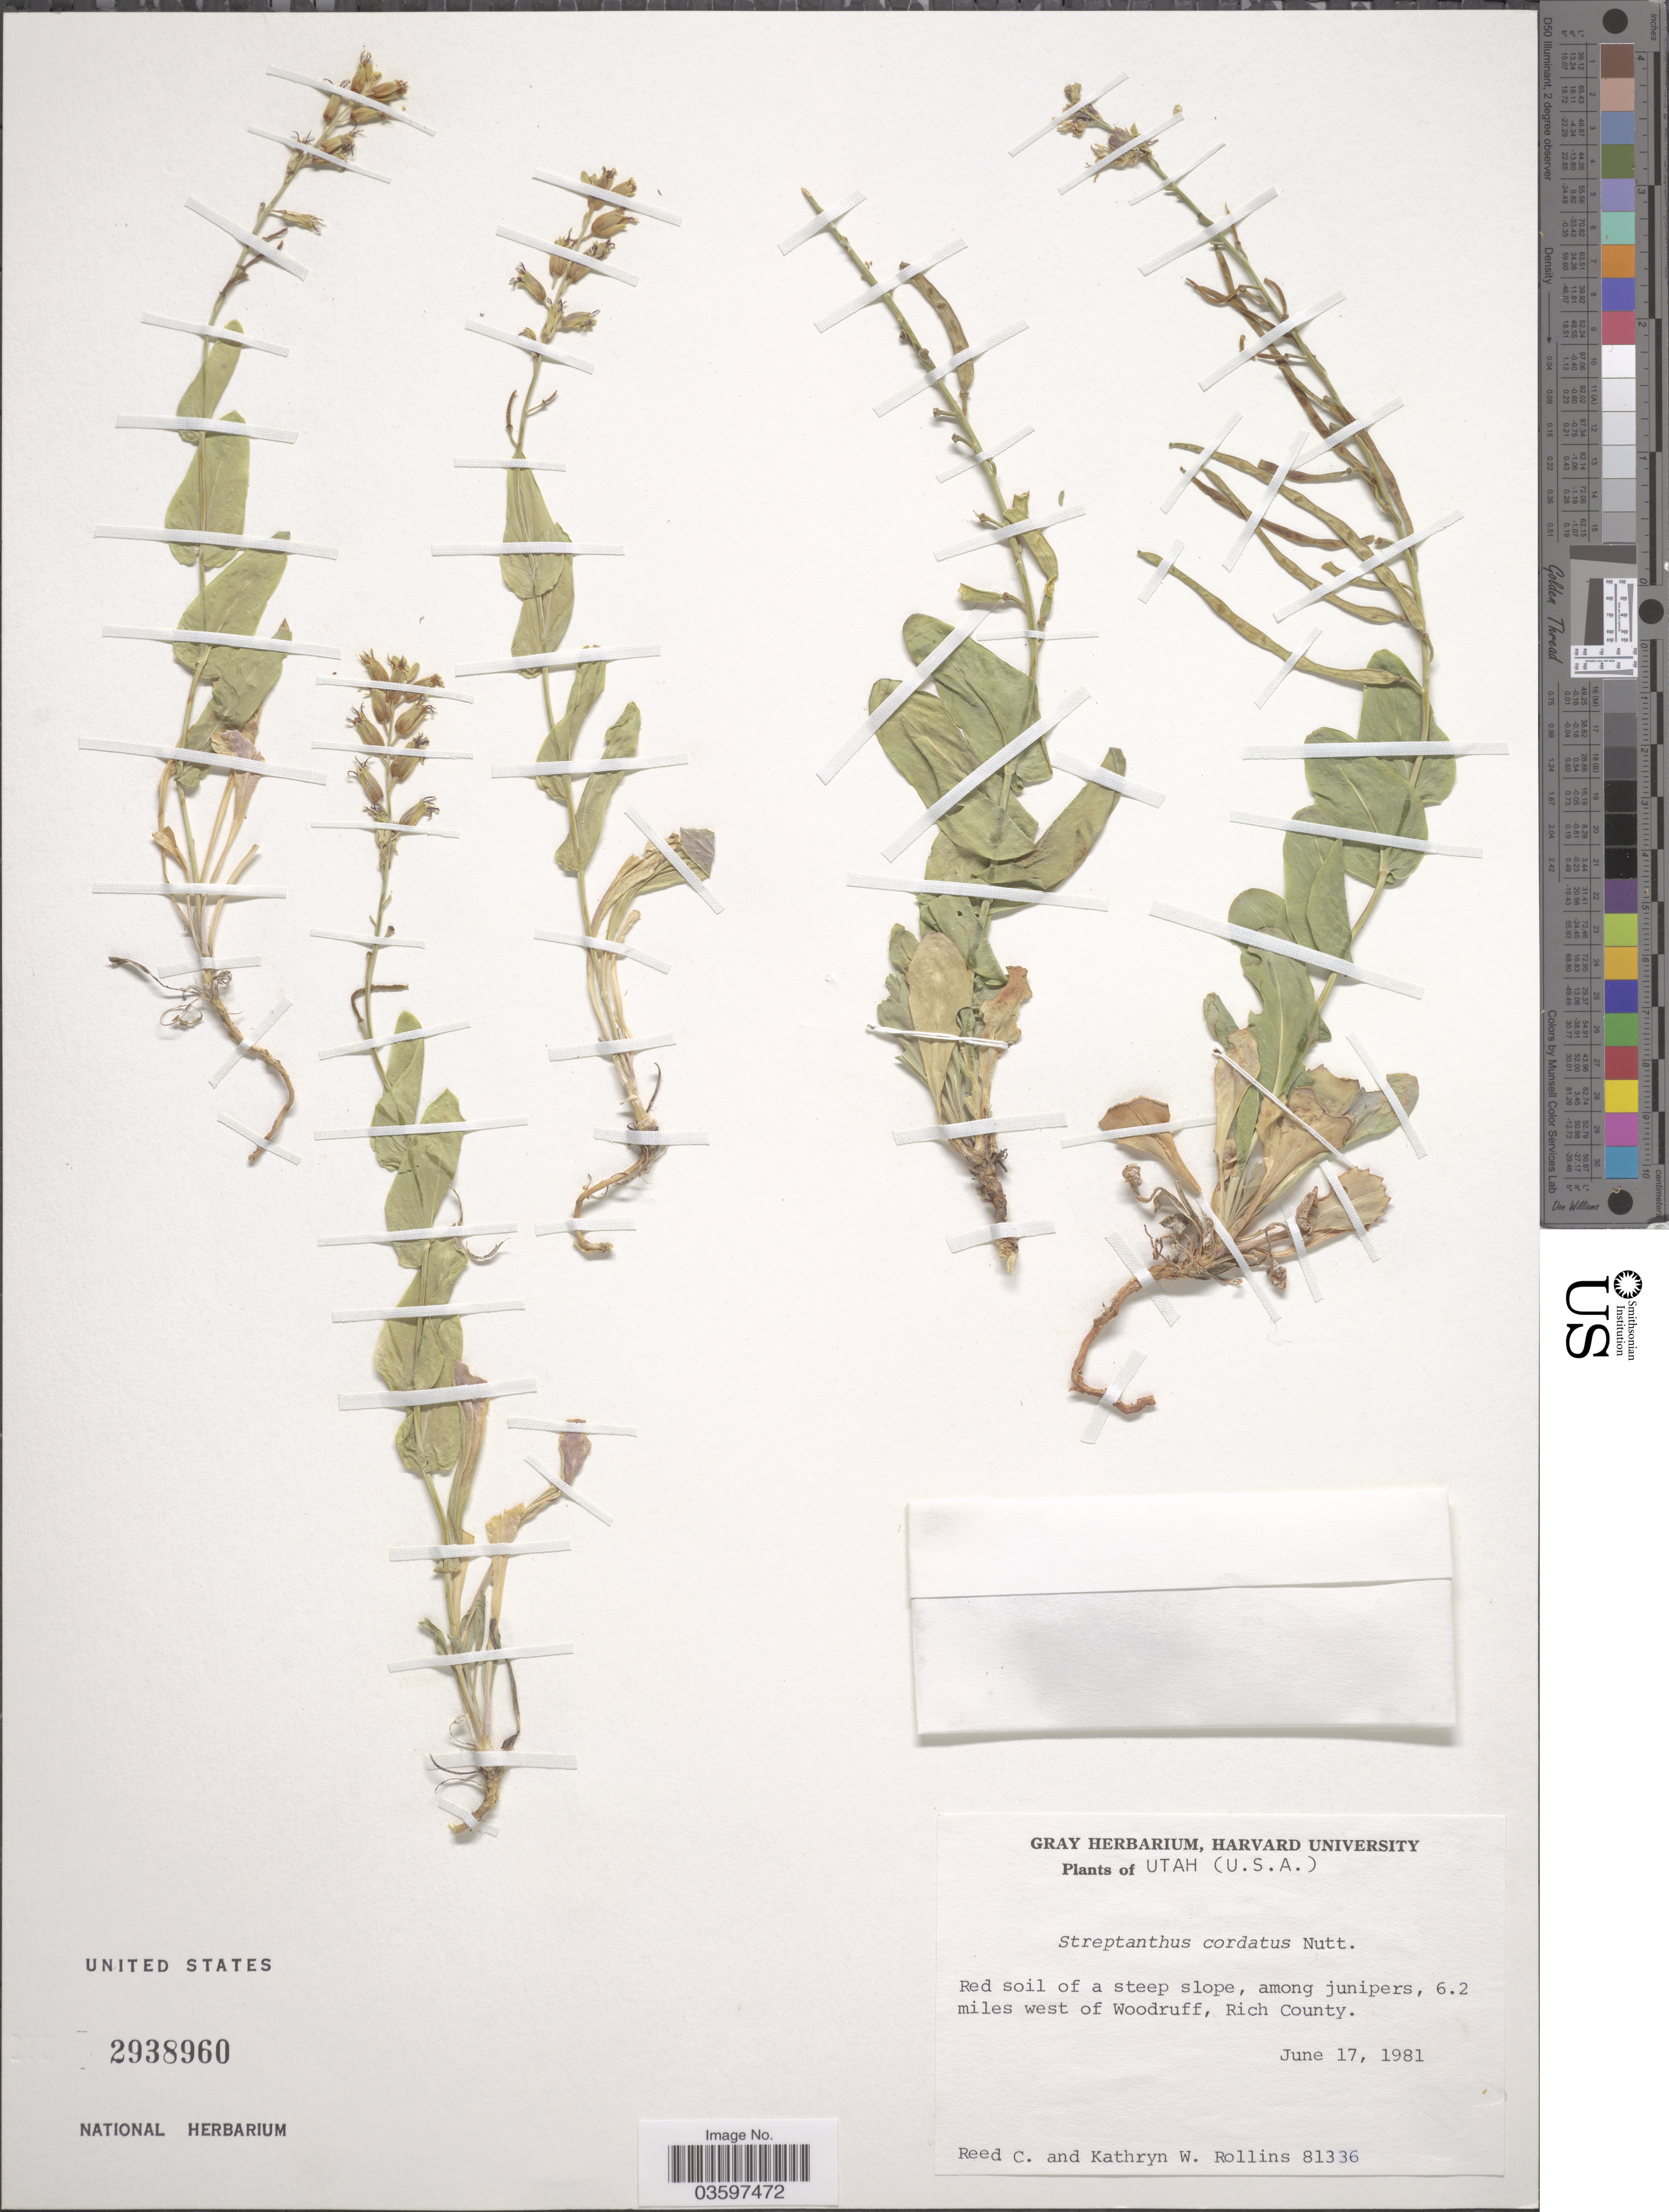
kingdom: Plantae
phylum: Tracheophyta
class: Magnoliopsida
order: Brassicales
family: Brassicaceae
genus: Streptanthus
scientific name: Streptanthus cordatus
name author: Nutt. ex Torr. & A. Gray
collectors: R. C. Rollins & K. W. Rollins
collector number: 81336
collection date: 1981-06-17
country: United States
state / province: Utah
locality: Among junipers, 6.2 miles west of Woodruff, Rich County.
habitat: red soil of a steep slope, among junipers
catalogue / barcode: US 2938960